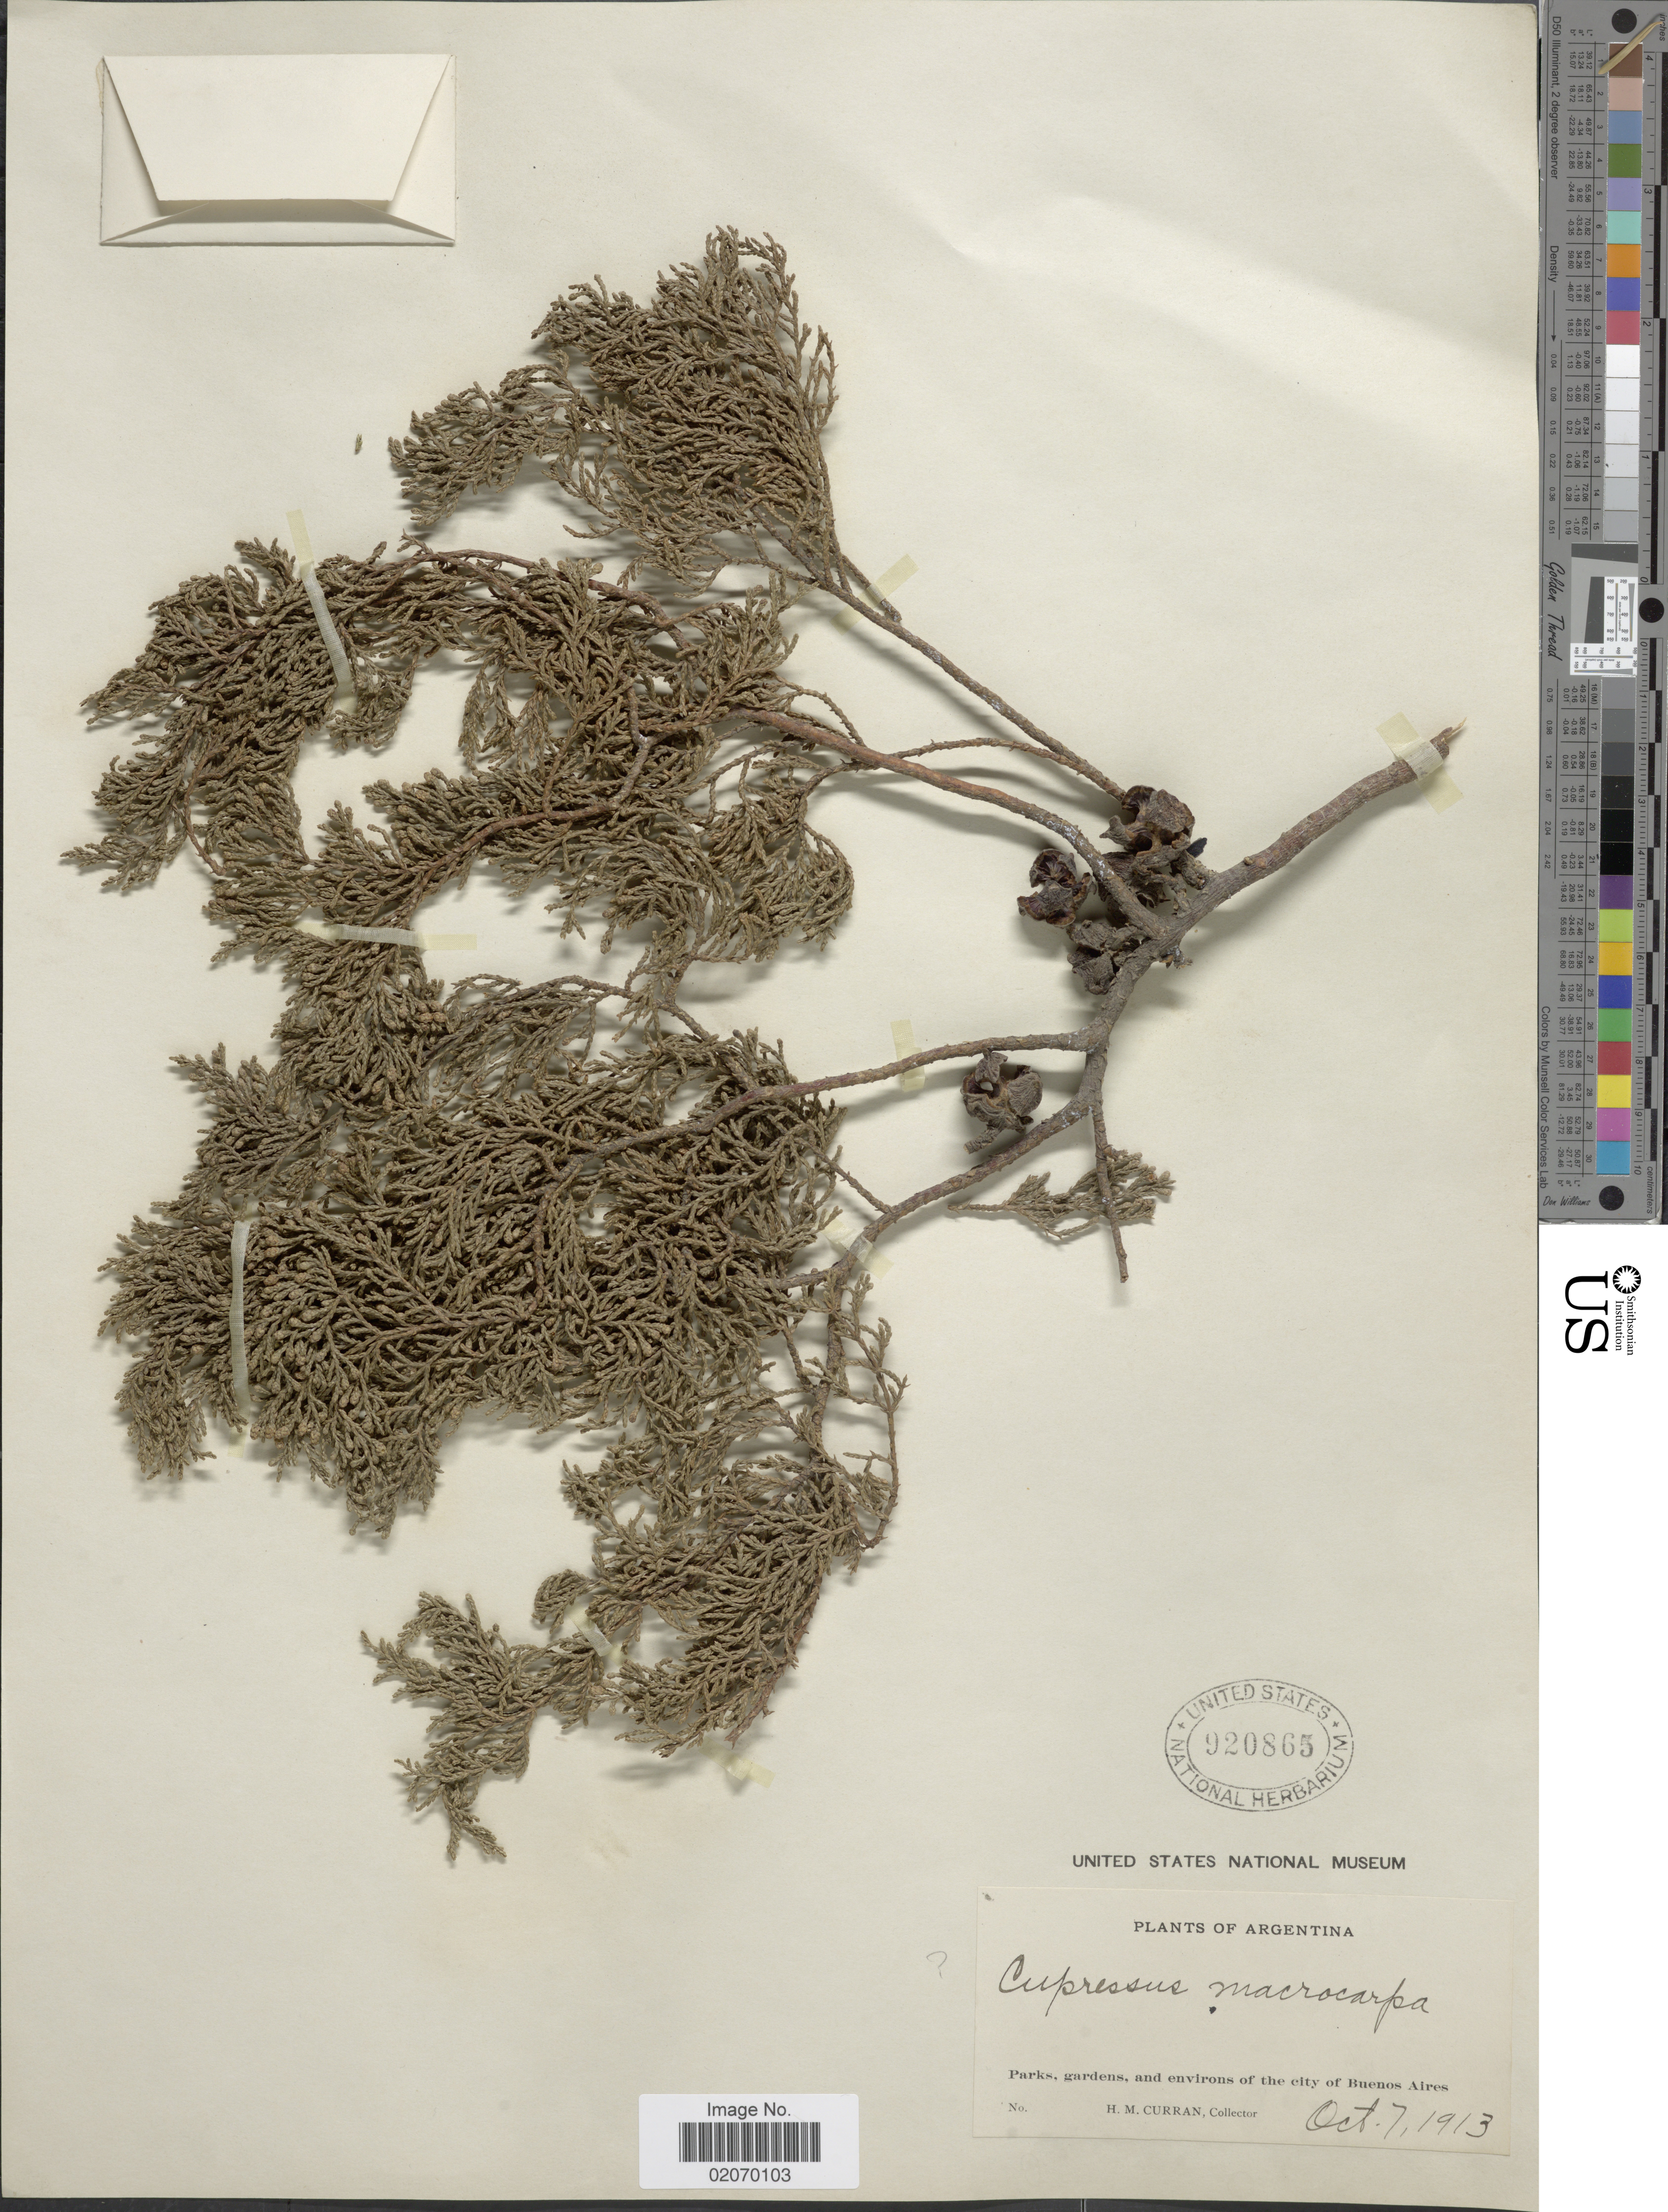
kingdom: Plantae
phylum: Tracheophyta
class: Pinopsida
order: Pinales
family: Cupressaceae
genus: Hesperocyparis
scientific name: Hesperocyparis macrocarpa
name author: (Hartw. ex Gordon) Bartel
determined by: (US) Smithsonian Institution - National Museum of Natural History - Department of Botany (UNITED STATES)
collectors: H. M. Curran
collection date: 1913-10-07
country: Argentina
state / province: Buenos Aires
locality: Parks, gardens, and environs of the city of Buenos Aires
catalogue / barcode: US 920865